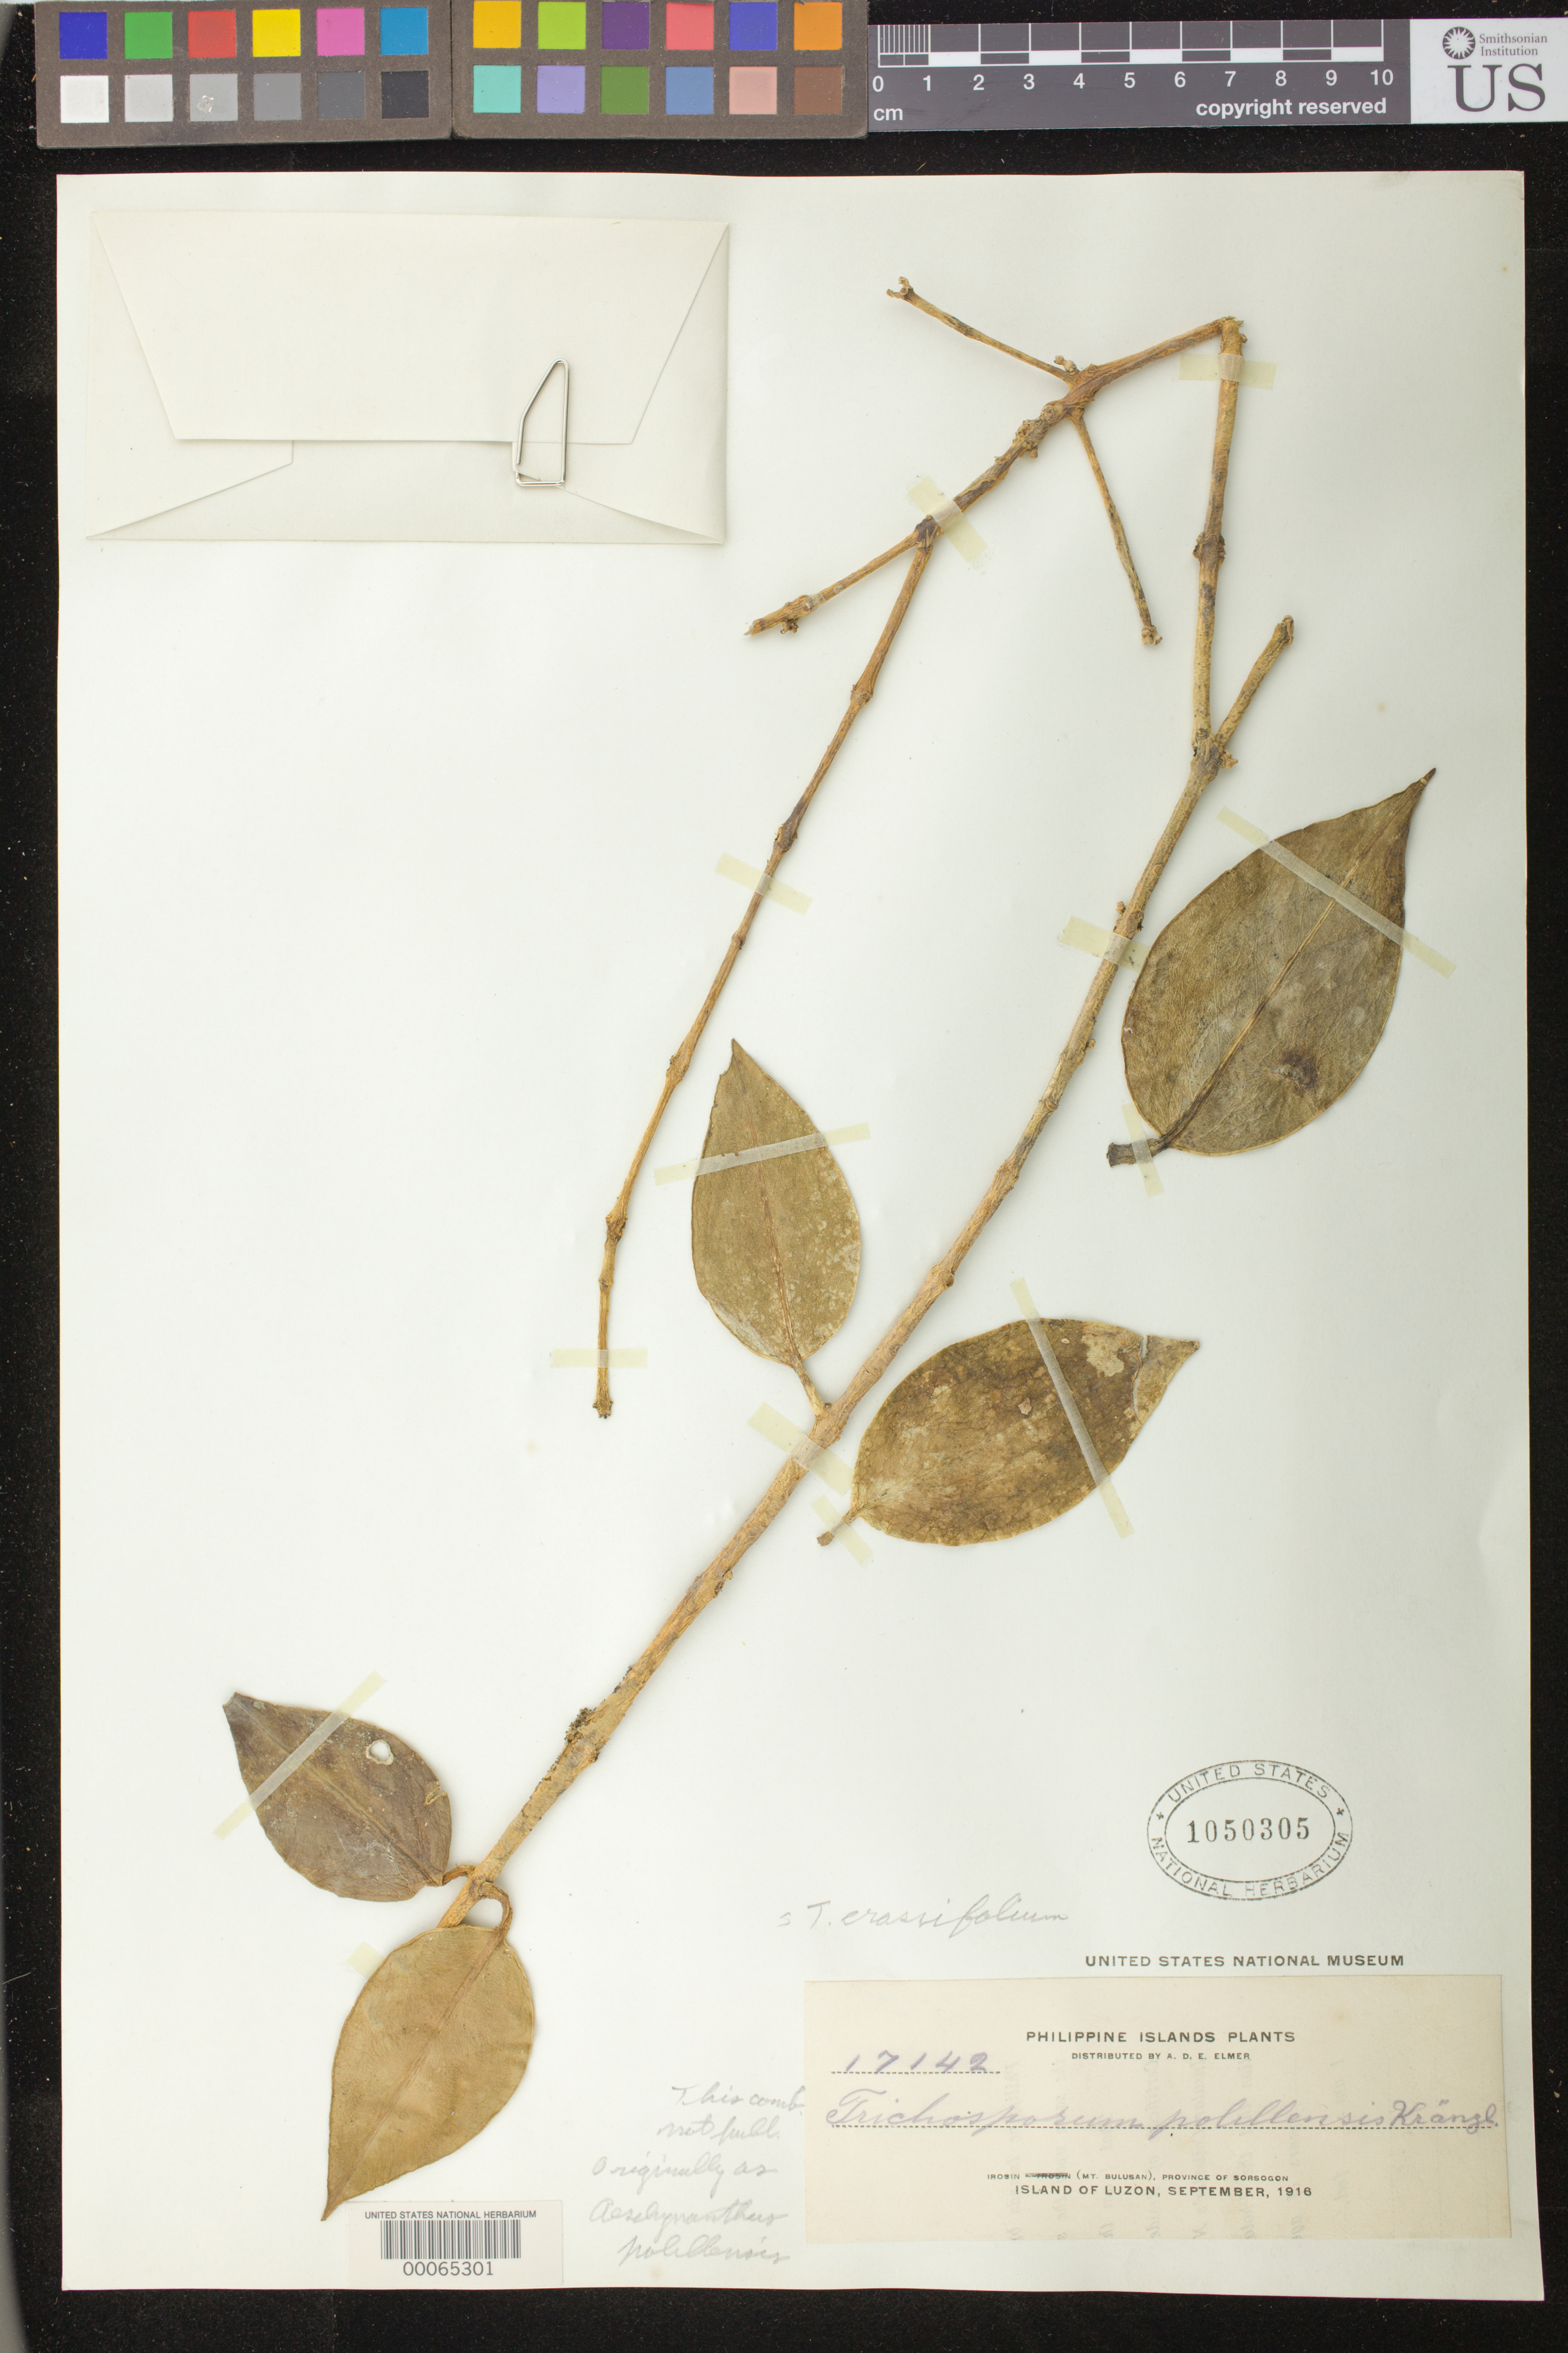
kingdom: Plantae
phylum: Tracheophyta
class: Magnoliopsida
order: Lamiales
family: Gesneriaceae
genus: Trichosporum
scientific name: Trichosporum crassifolium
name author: Elmer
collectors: A. D. E. Elmer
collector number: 17142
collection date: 1916-09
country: Philippines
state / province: Bicol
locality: Irosin (Mt. Bulusan)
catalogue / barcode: US 1050305